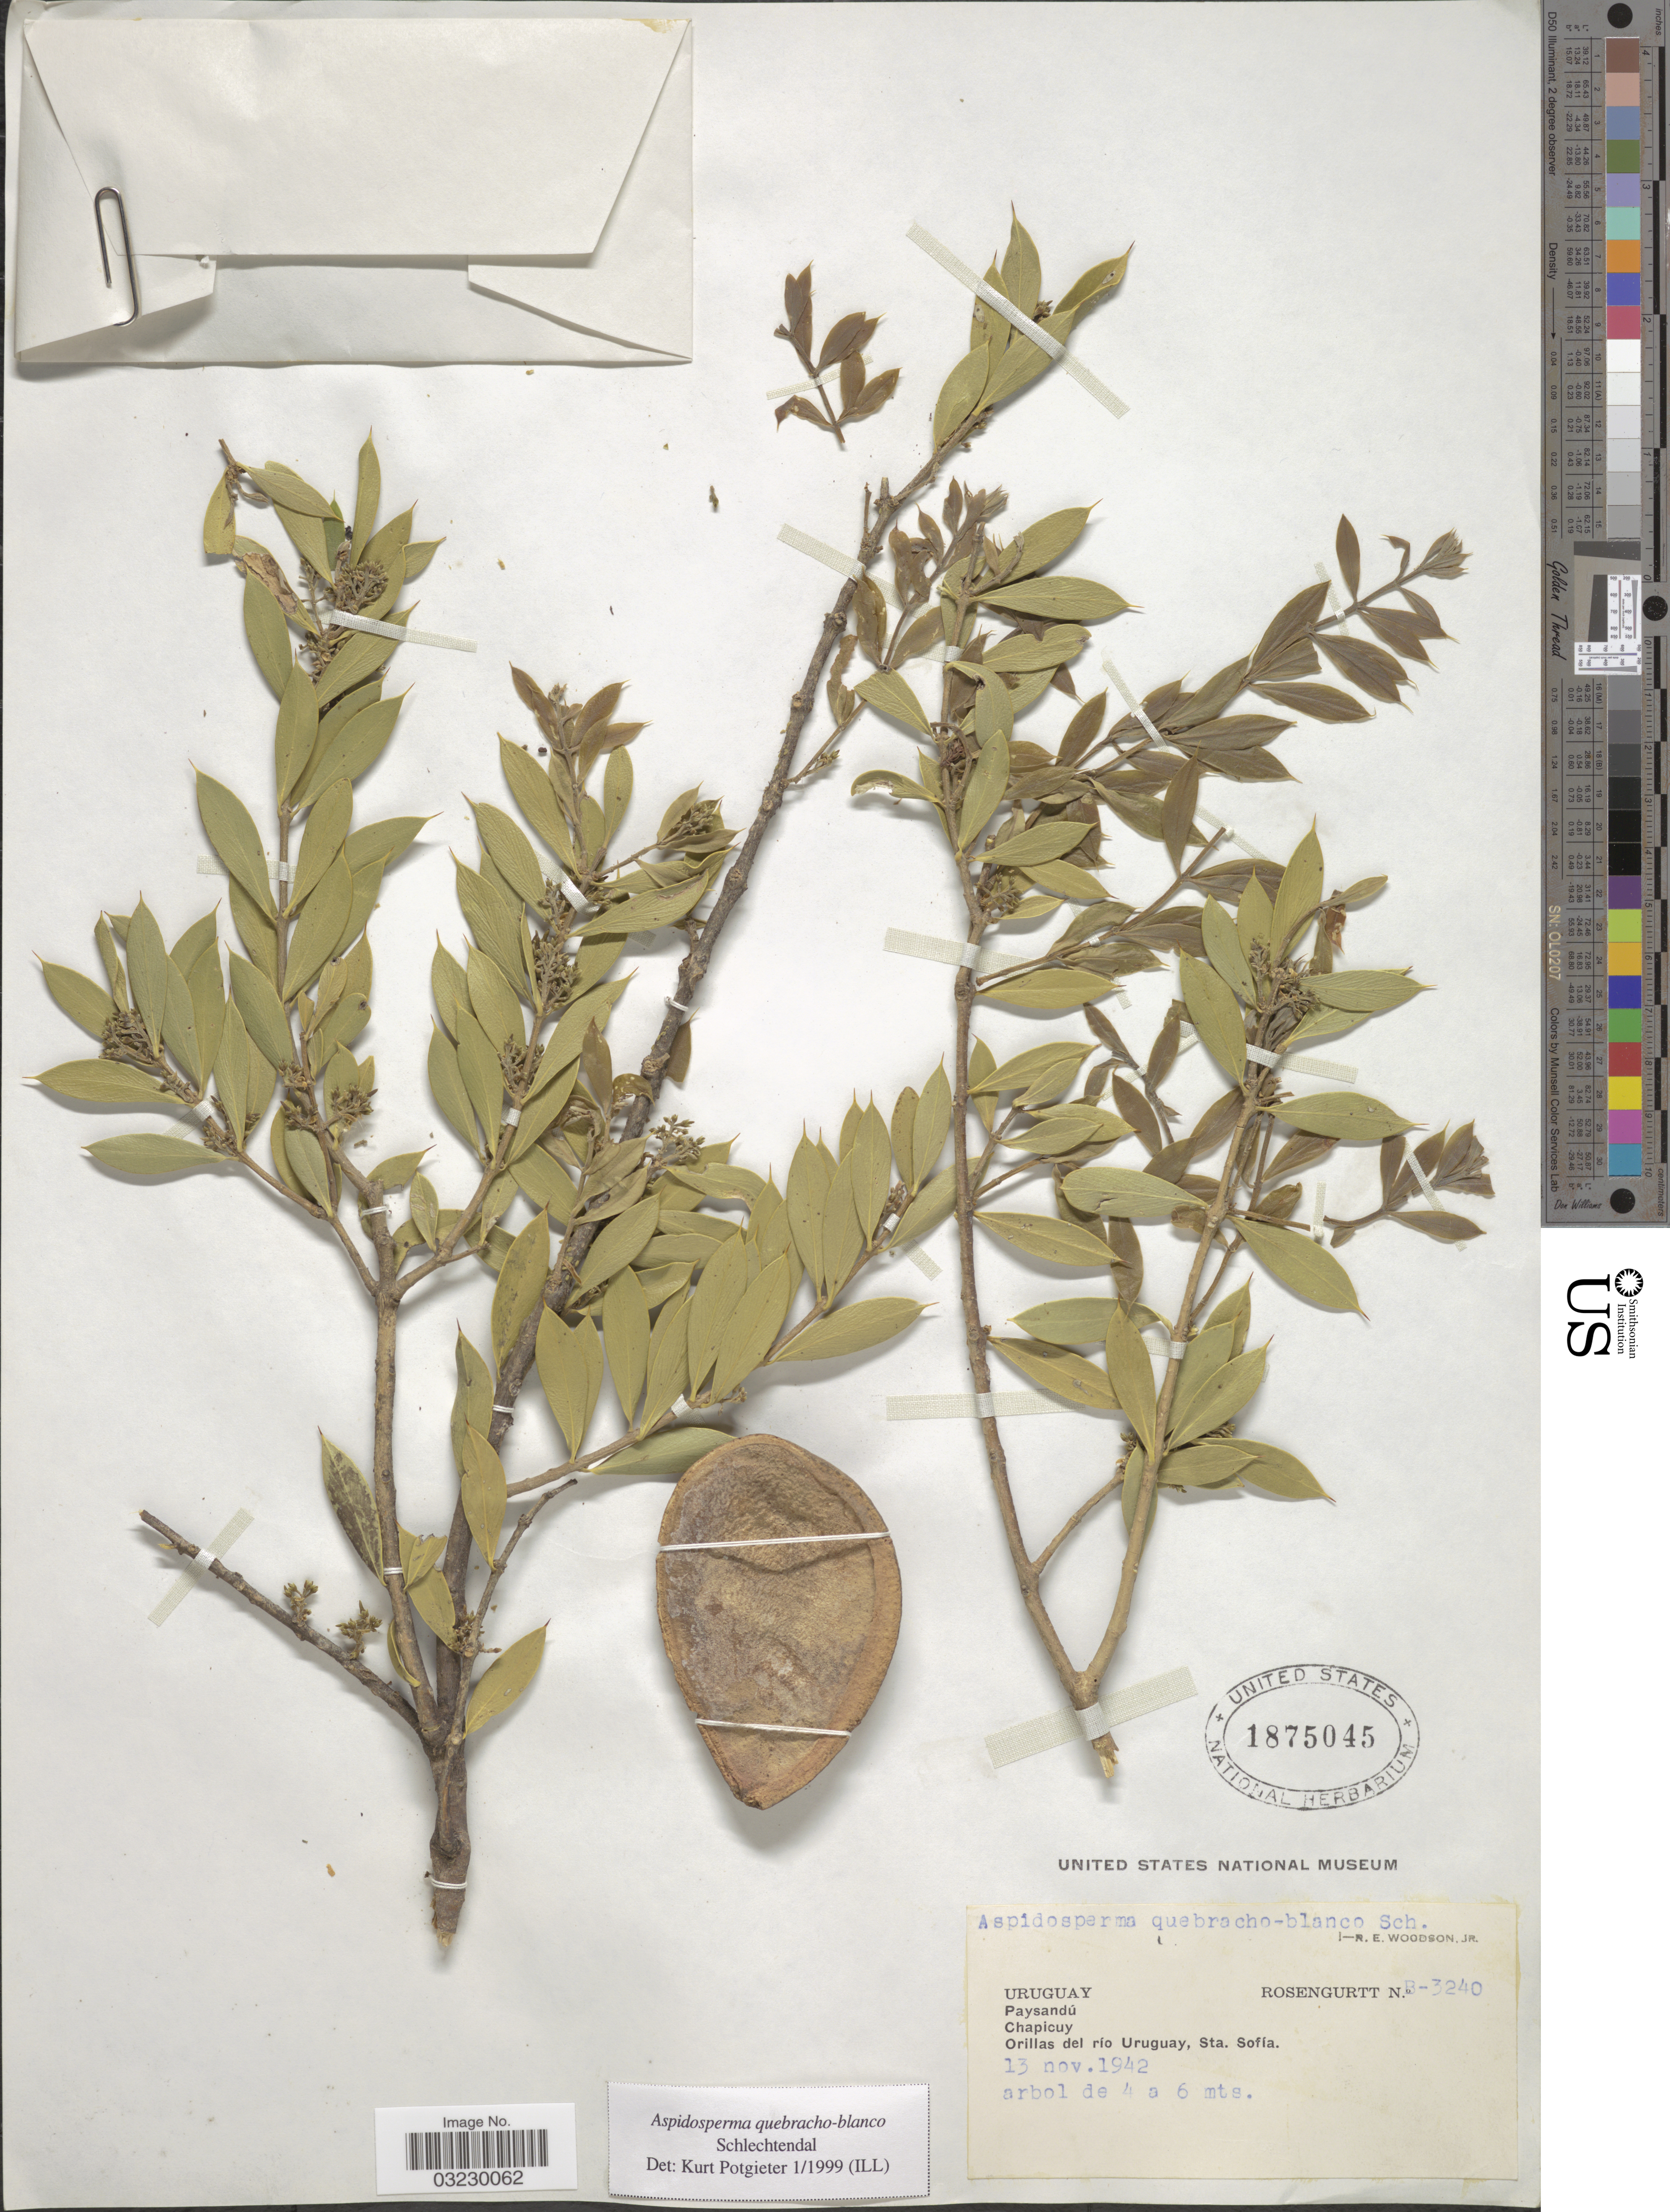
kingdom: Plantae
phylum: Tracheophyta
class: Magnoliopsida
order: Gentianales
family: Apocynaceae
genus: Aspidosperma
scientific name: Aspidosperma quebracho-blanco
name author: Schltdl.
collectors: Rosengurtt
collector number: B-3240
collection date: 1942-11-13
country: Uruguay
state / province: Paysandu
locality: Chapicuy. Orillas del río Uruguay, Sta. Sofía.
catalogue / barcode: US 1875045